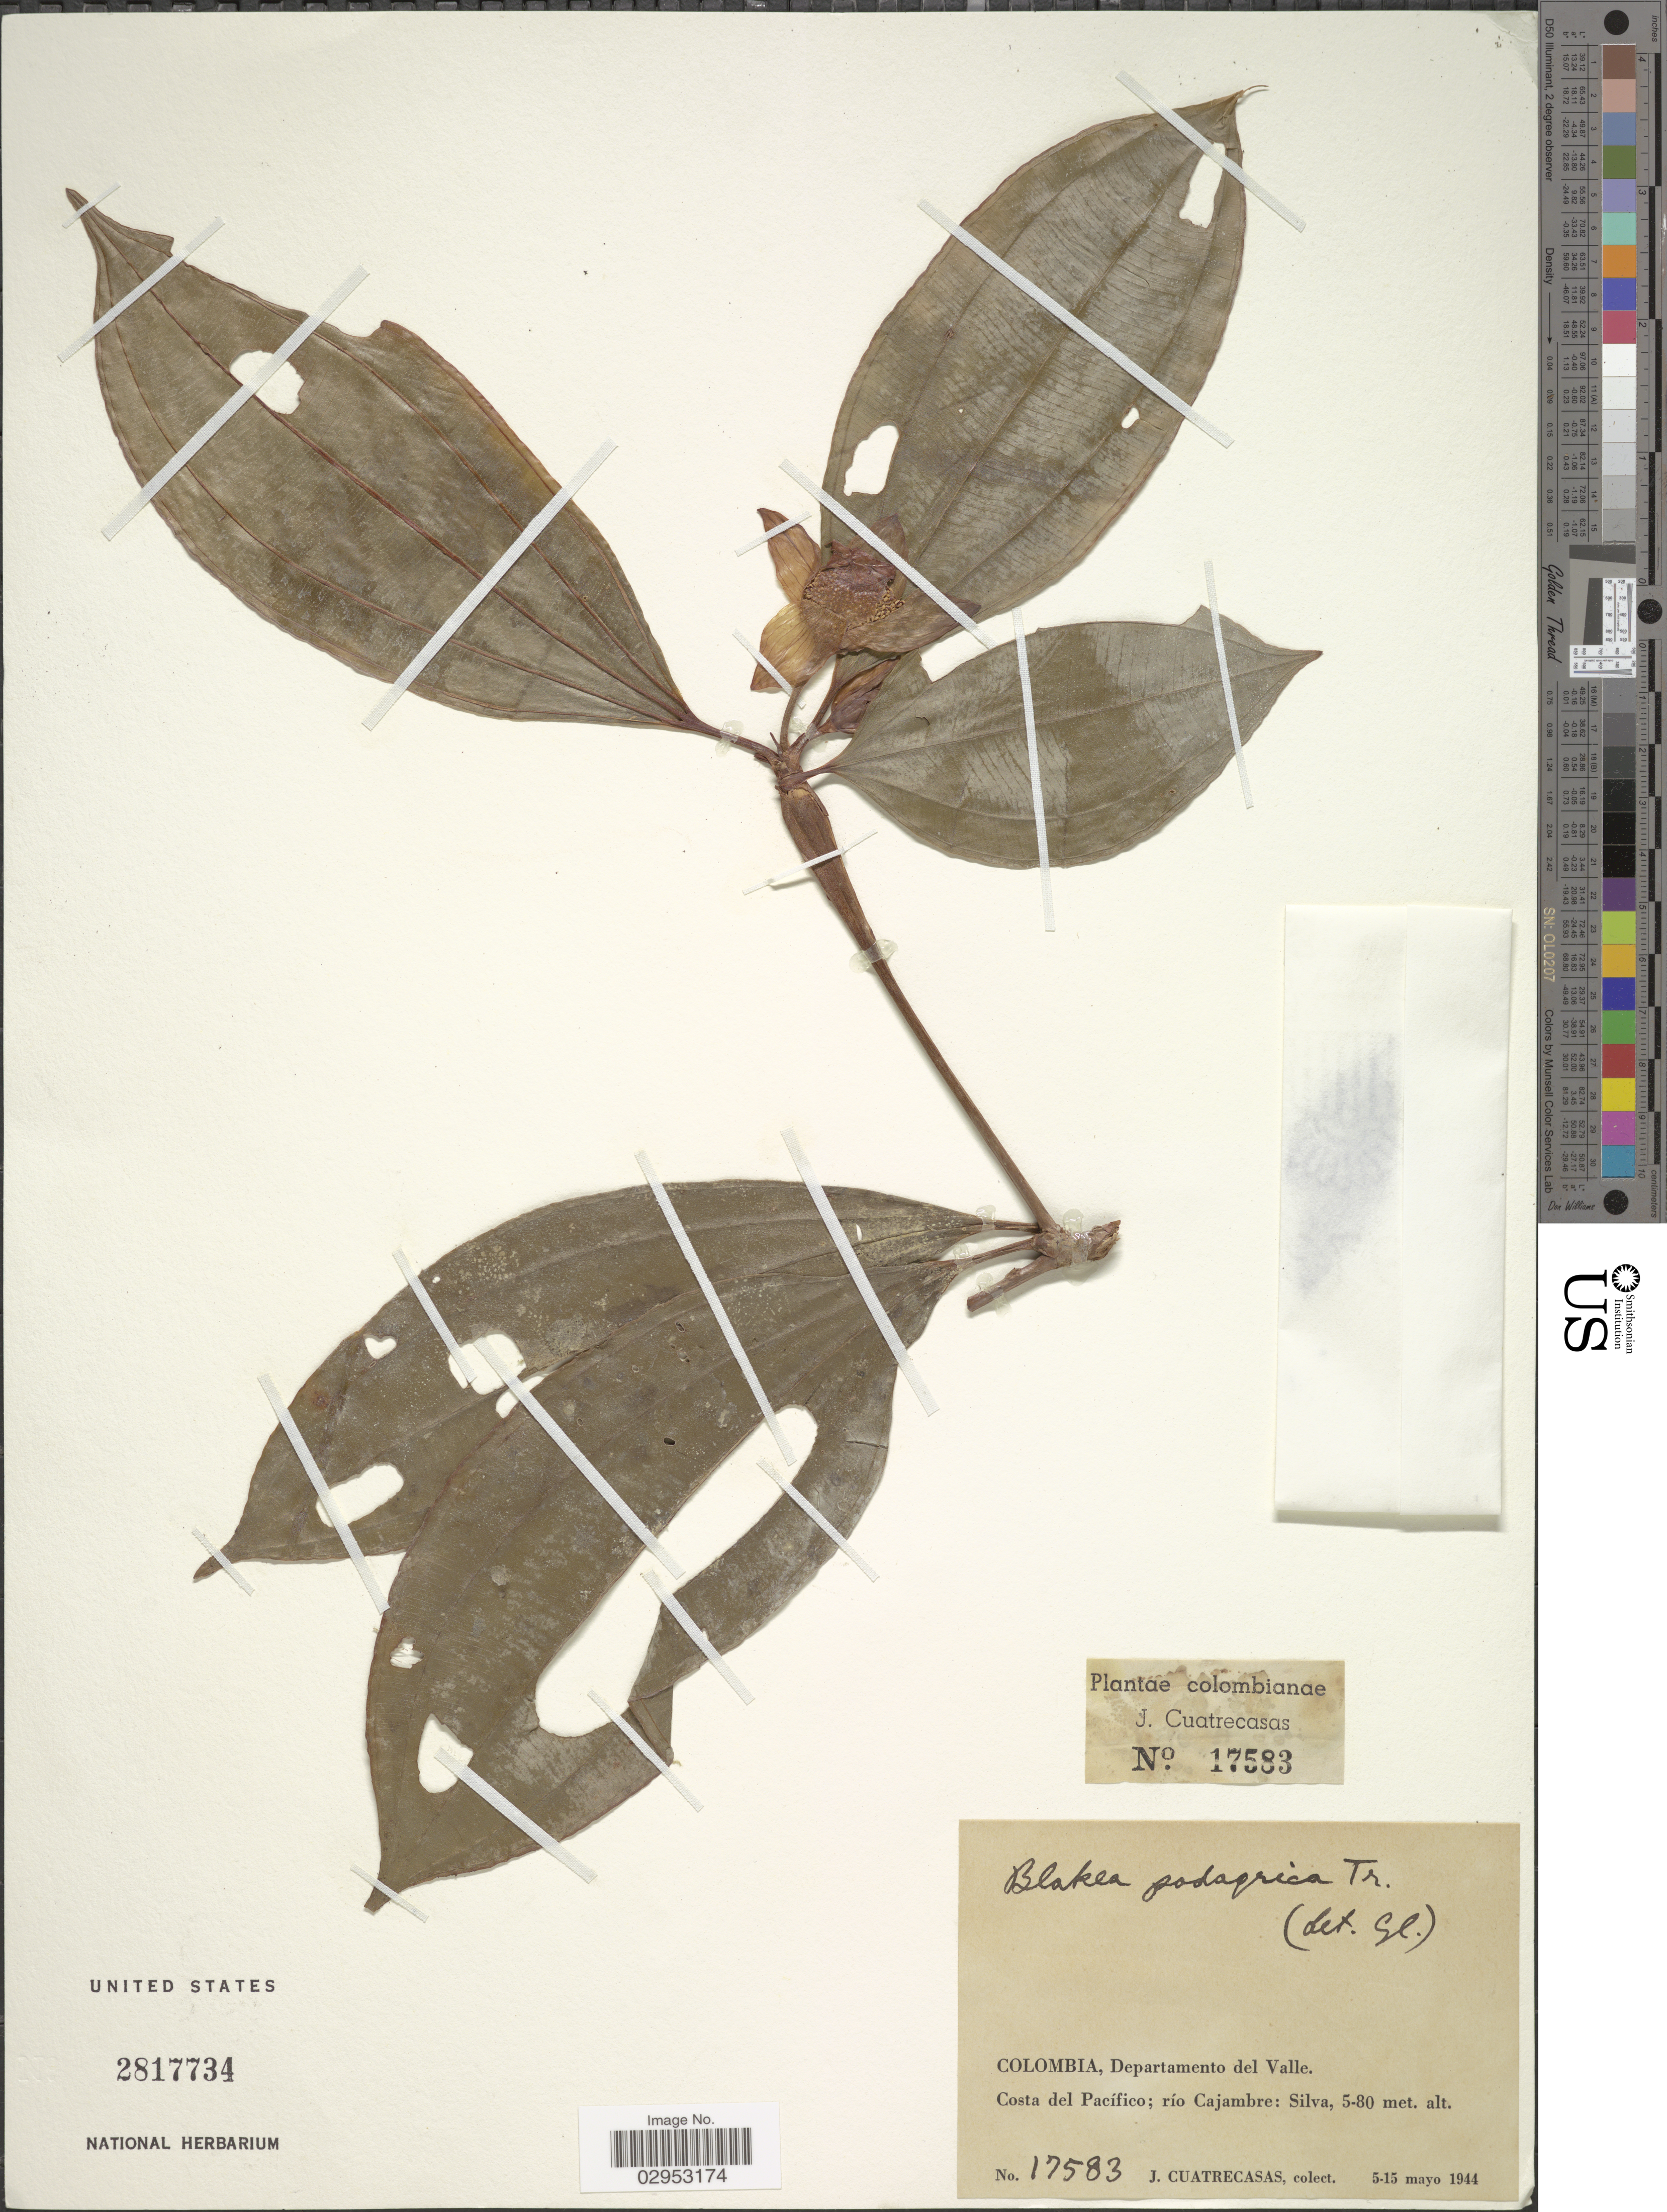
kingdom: Plantae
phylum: Tracheophyta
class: Magnoliopsida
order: Myrtales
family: Melastomataceae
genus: Blakea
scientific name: Blakea podagrica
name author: Triana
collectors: J. Cuatrecasas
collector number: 17583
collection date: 1944-05-05/1944-05-15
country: Colombia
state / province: Valle del Cauca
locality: Departamento del Valle. Costa del Pacífico; río Cajambro: Silva.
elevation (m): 5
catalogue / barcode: US 2817734